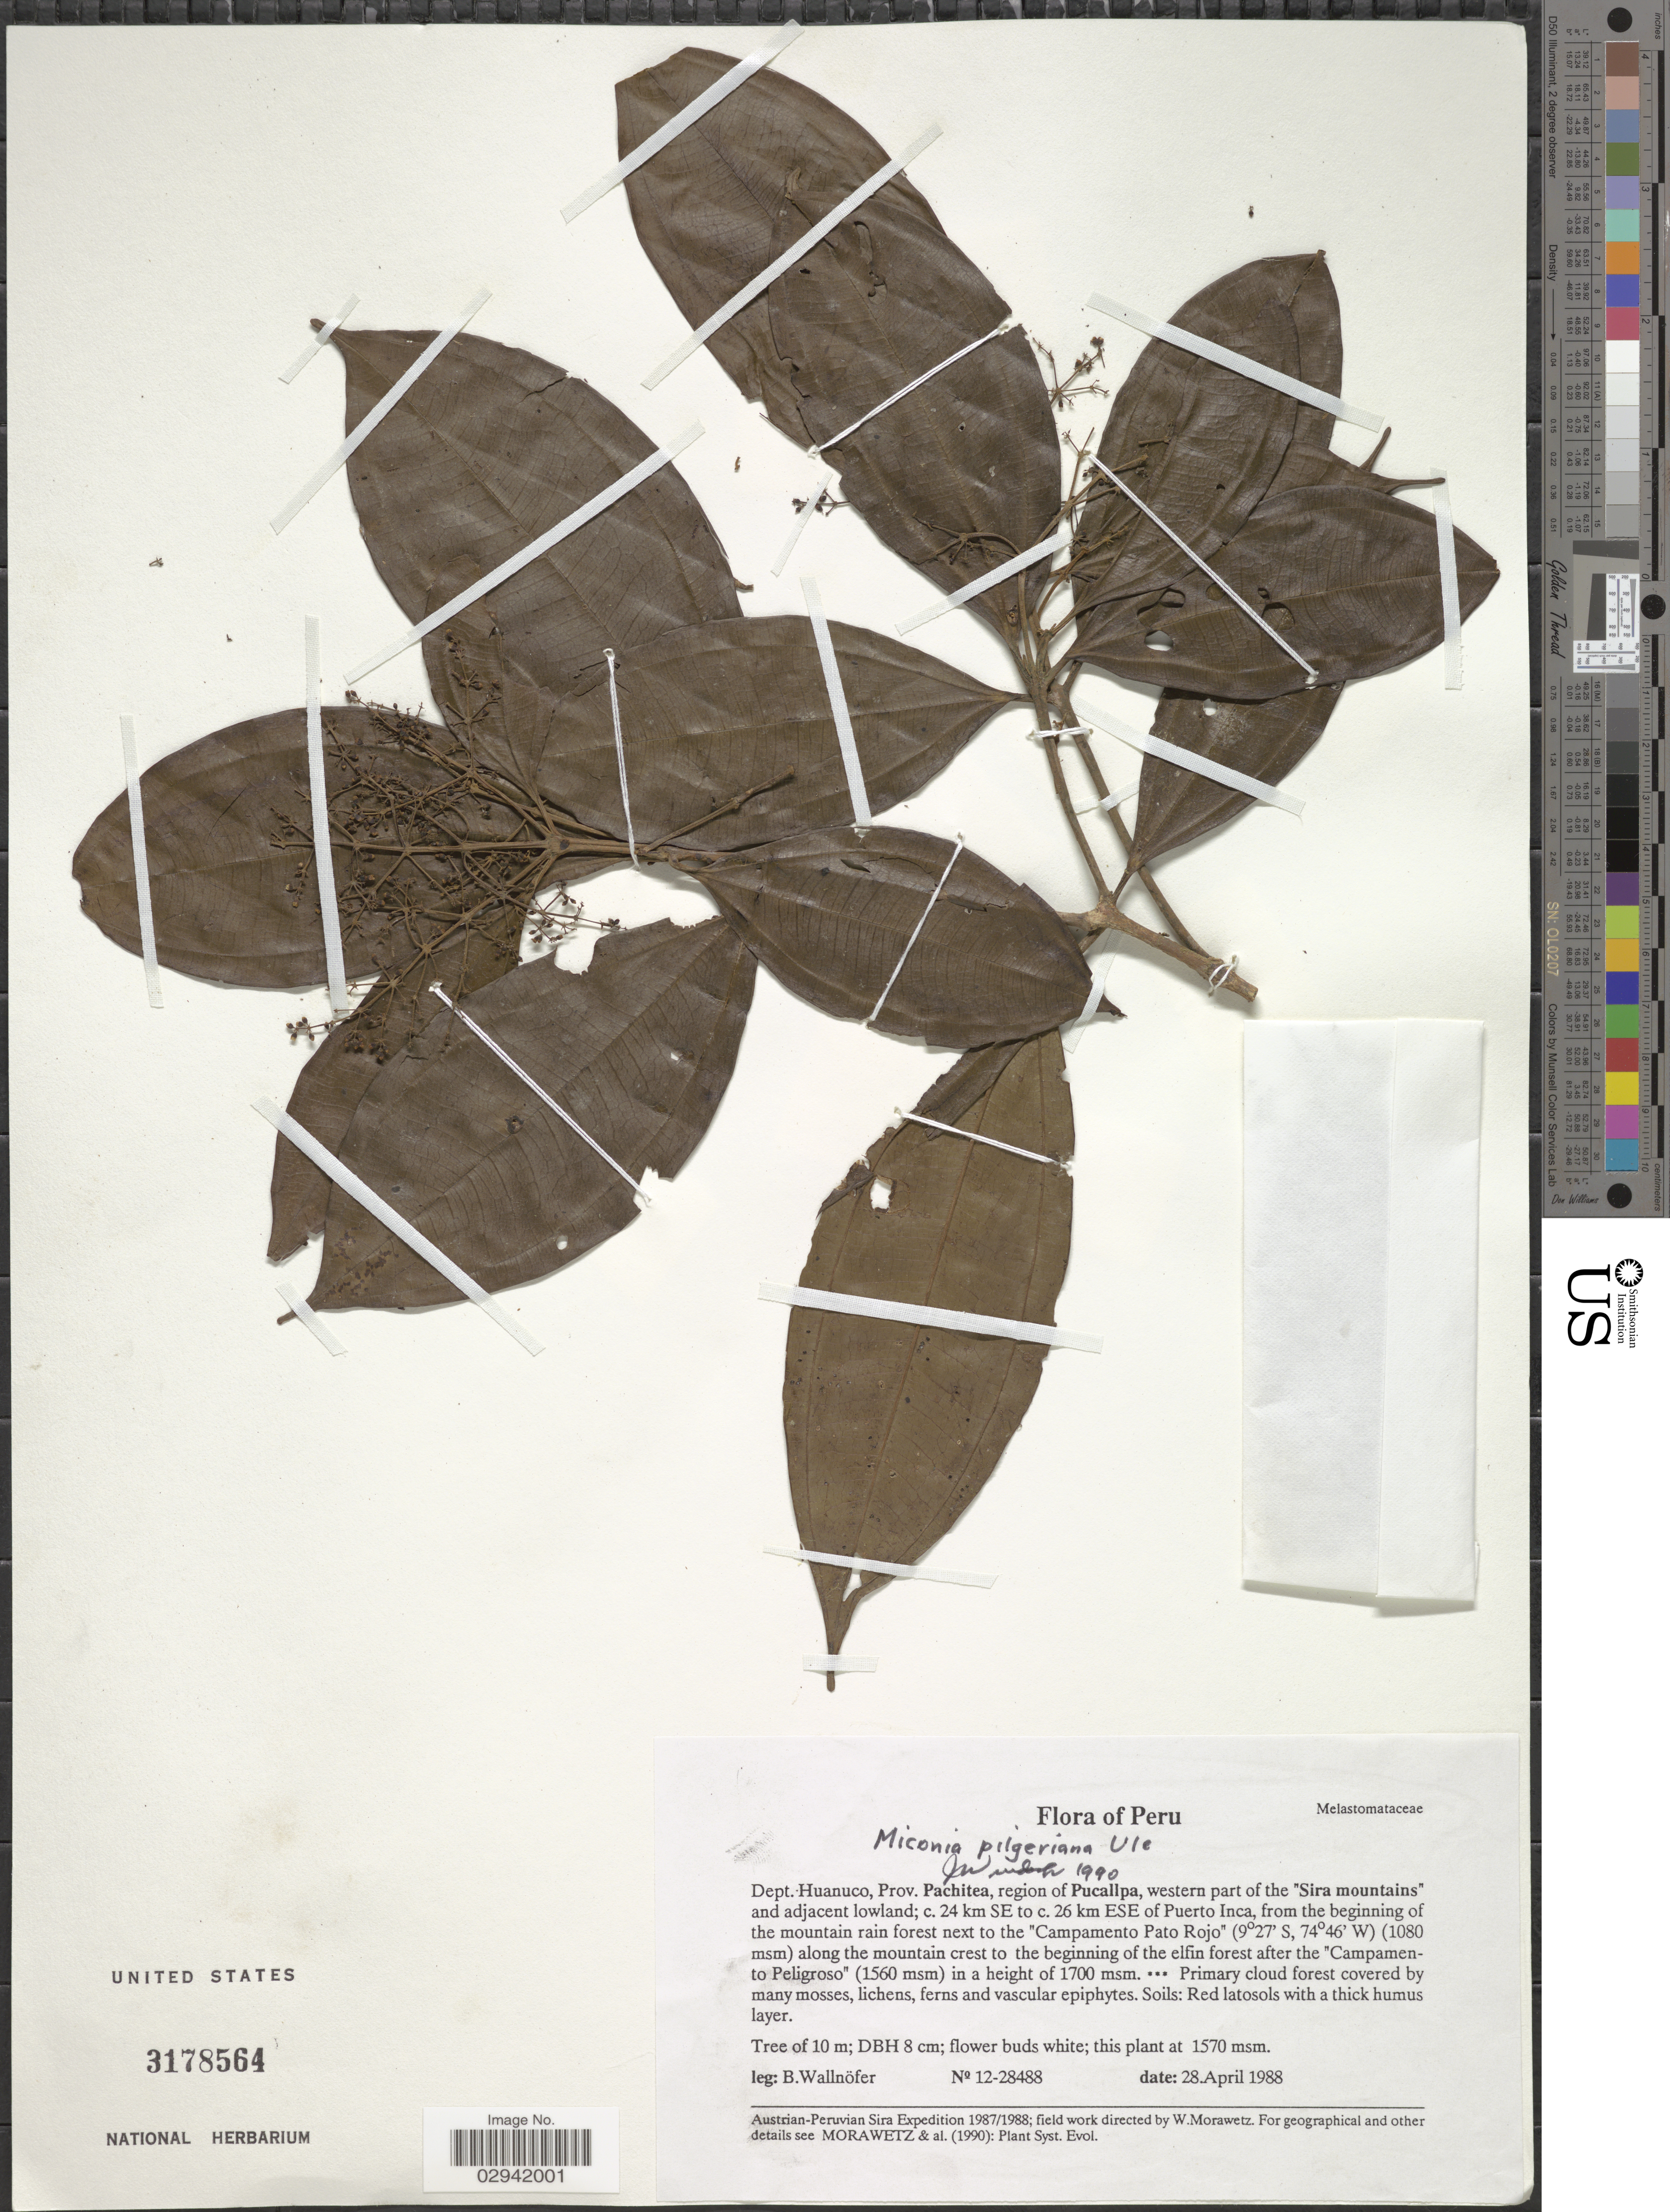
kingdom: Plantae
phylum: Tracheophyta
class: Magnoliopsida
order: Myrtales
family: Melastomataceae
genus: Miconia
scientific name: Miconia pilgeriana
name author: Ule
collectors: B. Wallnöfer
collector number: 12-28488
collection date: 1988-04-28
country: Peru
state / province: Huánuco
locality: Dept. Huanuco, Prov. Pachitea, region of Pucallpa, western part of the "Sira mountains" and adjacent lowland; c. 24 km SE to c. 26 km ESE of Puerto Inca, from the beginning of the mountain rain forest next to the "Campamento Pato Rojo" along the mountain crest to the beginning of the elfin forest after the "Campamento Peligroso".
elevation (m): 1570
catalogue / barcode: US 3178564